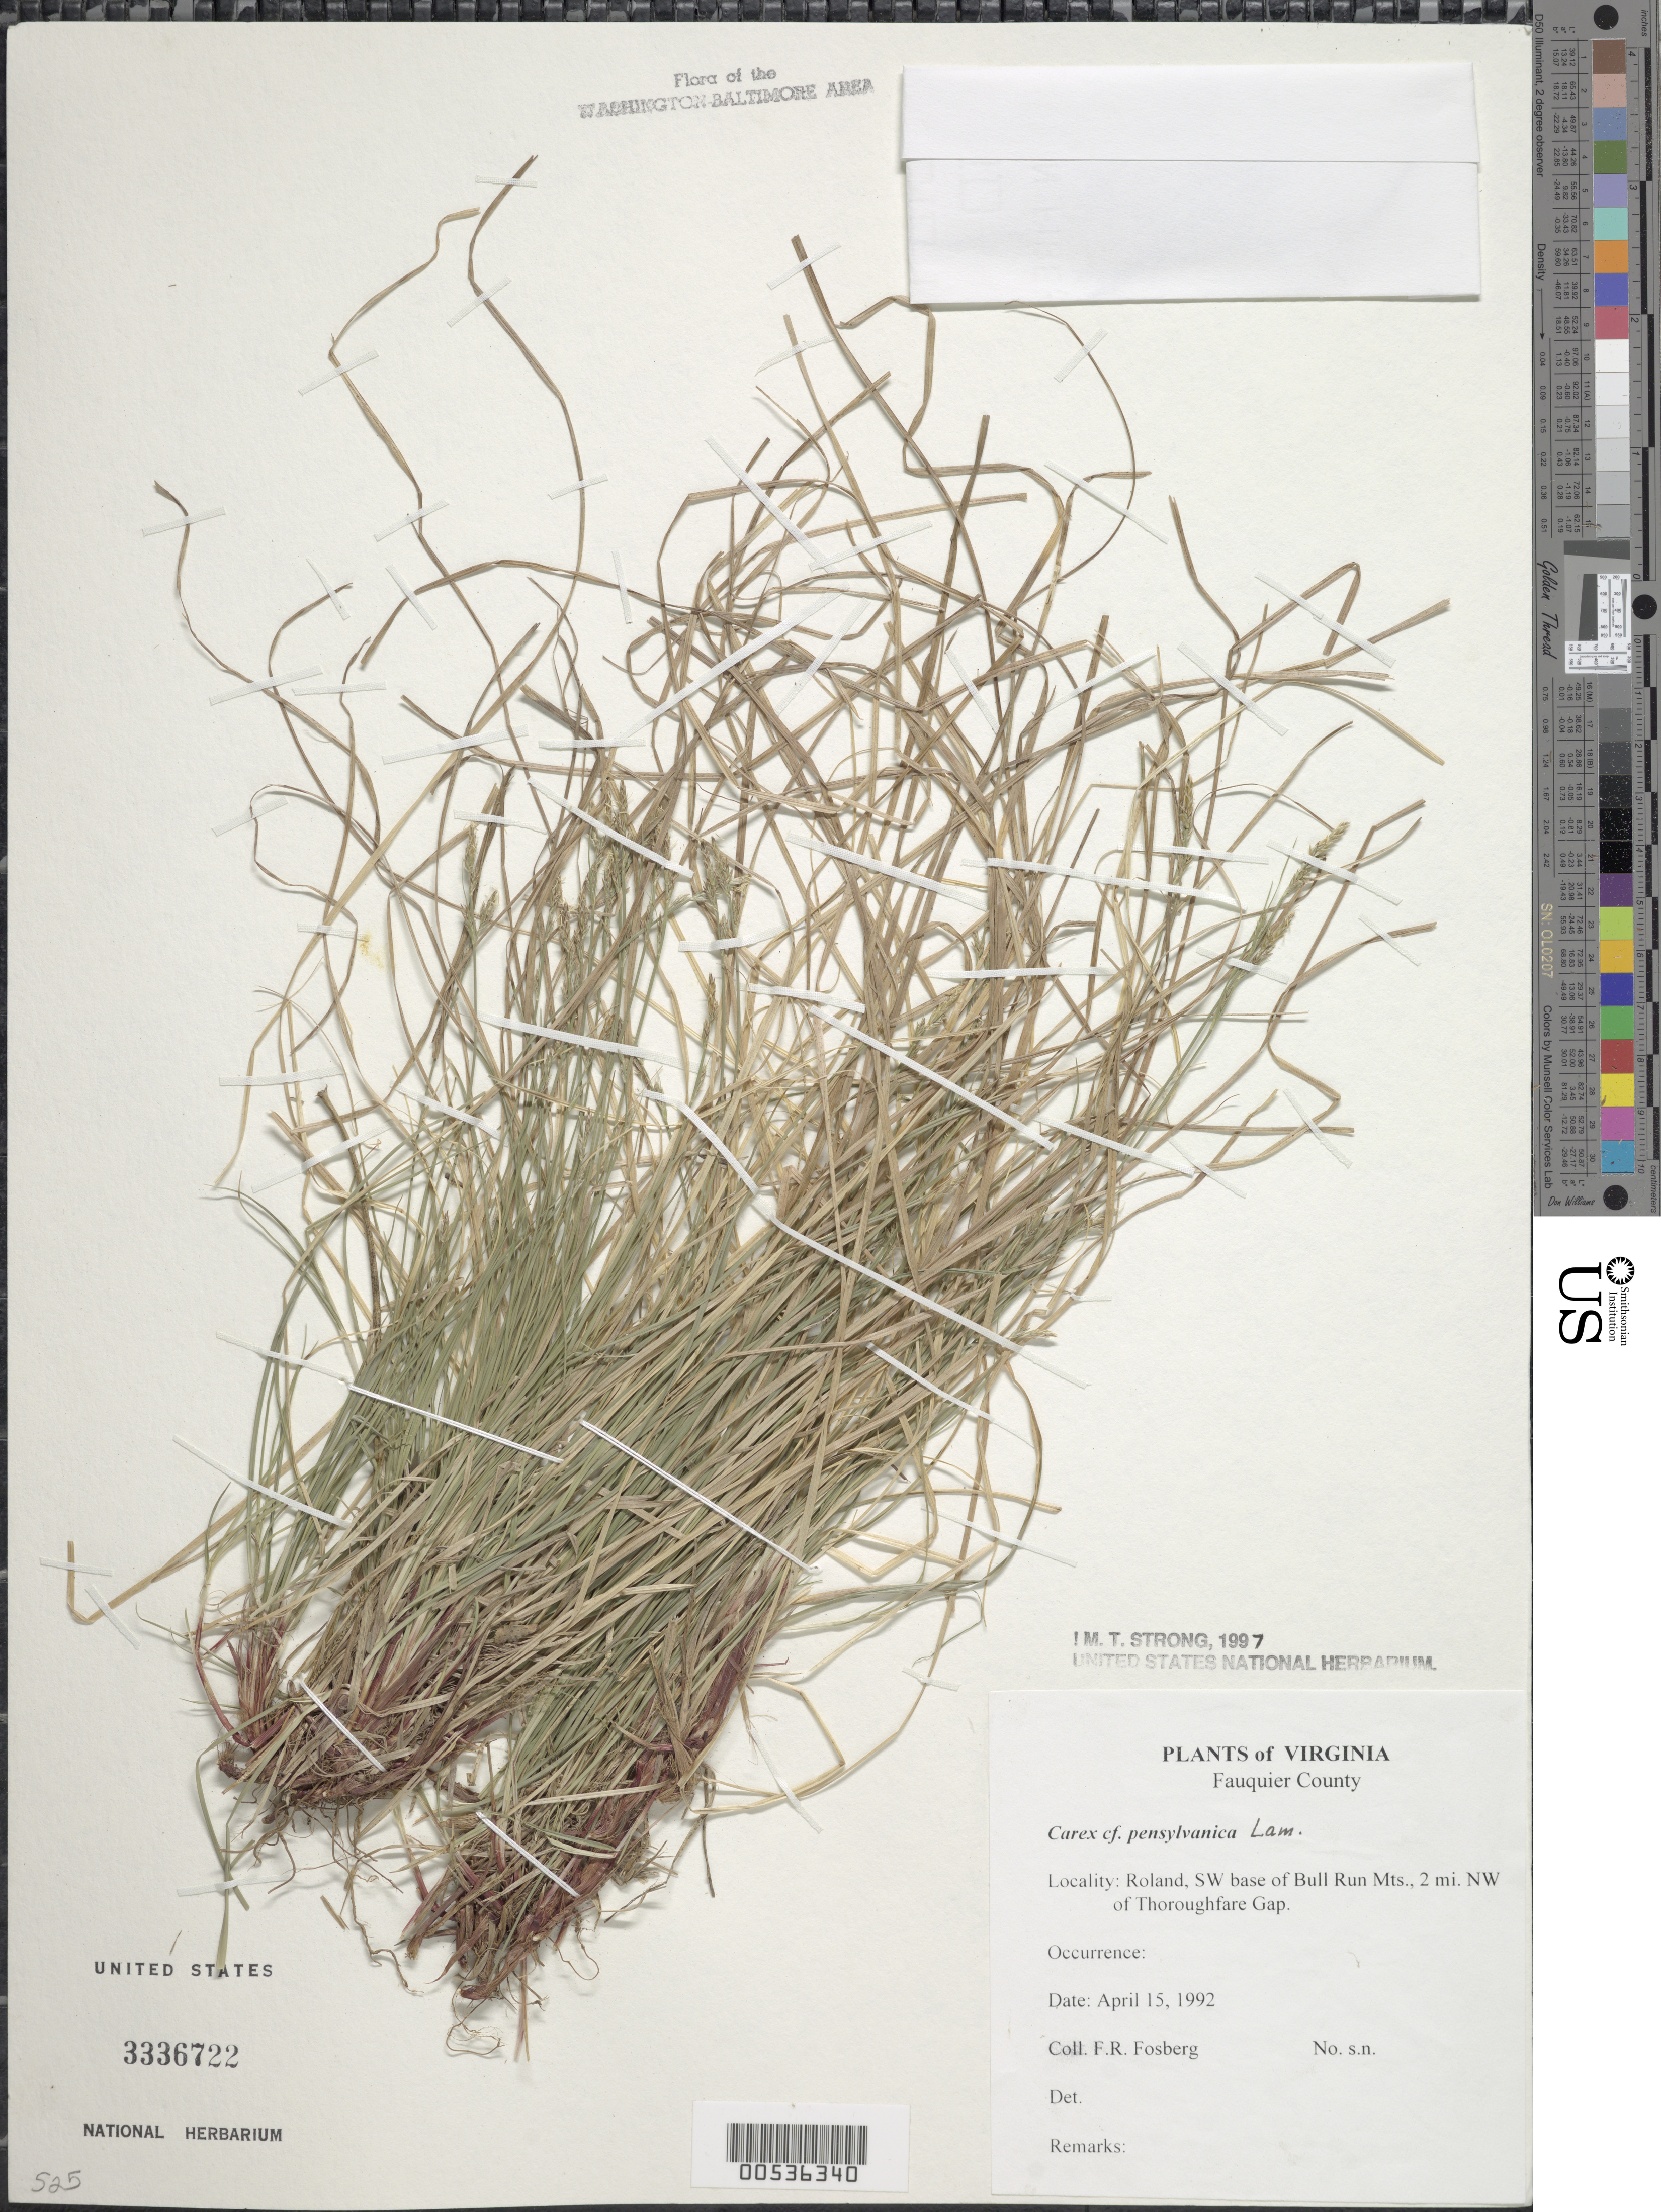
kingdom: Plantae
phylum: Tracheophyta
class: Liliopsida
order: Poales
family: Cyperaceae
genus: Carex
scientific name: Carex pensylvanica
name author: Lam.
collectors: F. R. Fosberg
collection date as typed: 15 Apr 1992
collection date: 1992-04-15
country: United States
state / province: Virginia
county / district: Fauquier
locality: Roland, SW base of Bull Run Mts., NW of Thorofare Gap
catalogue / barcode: US 3336722